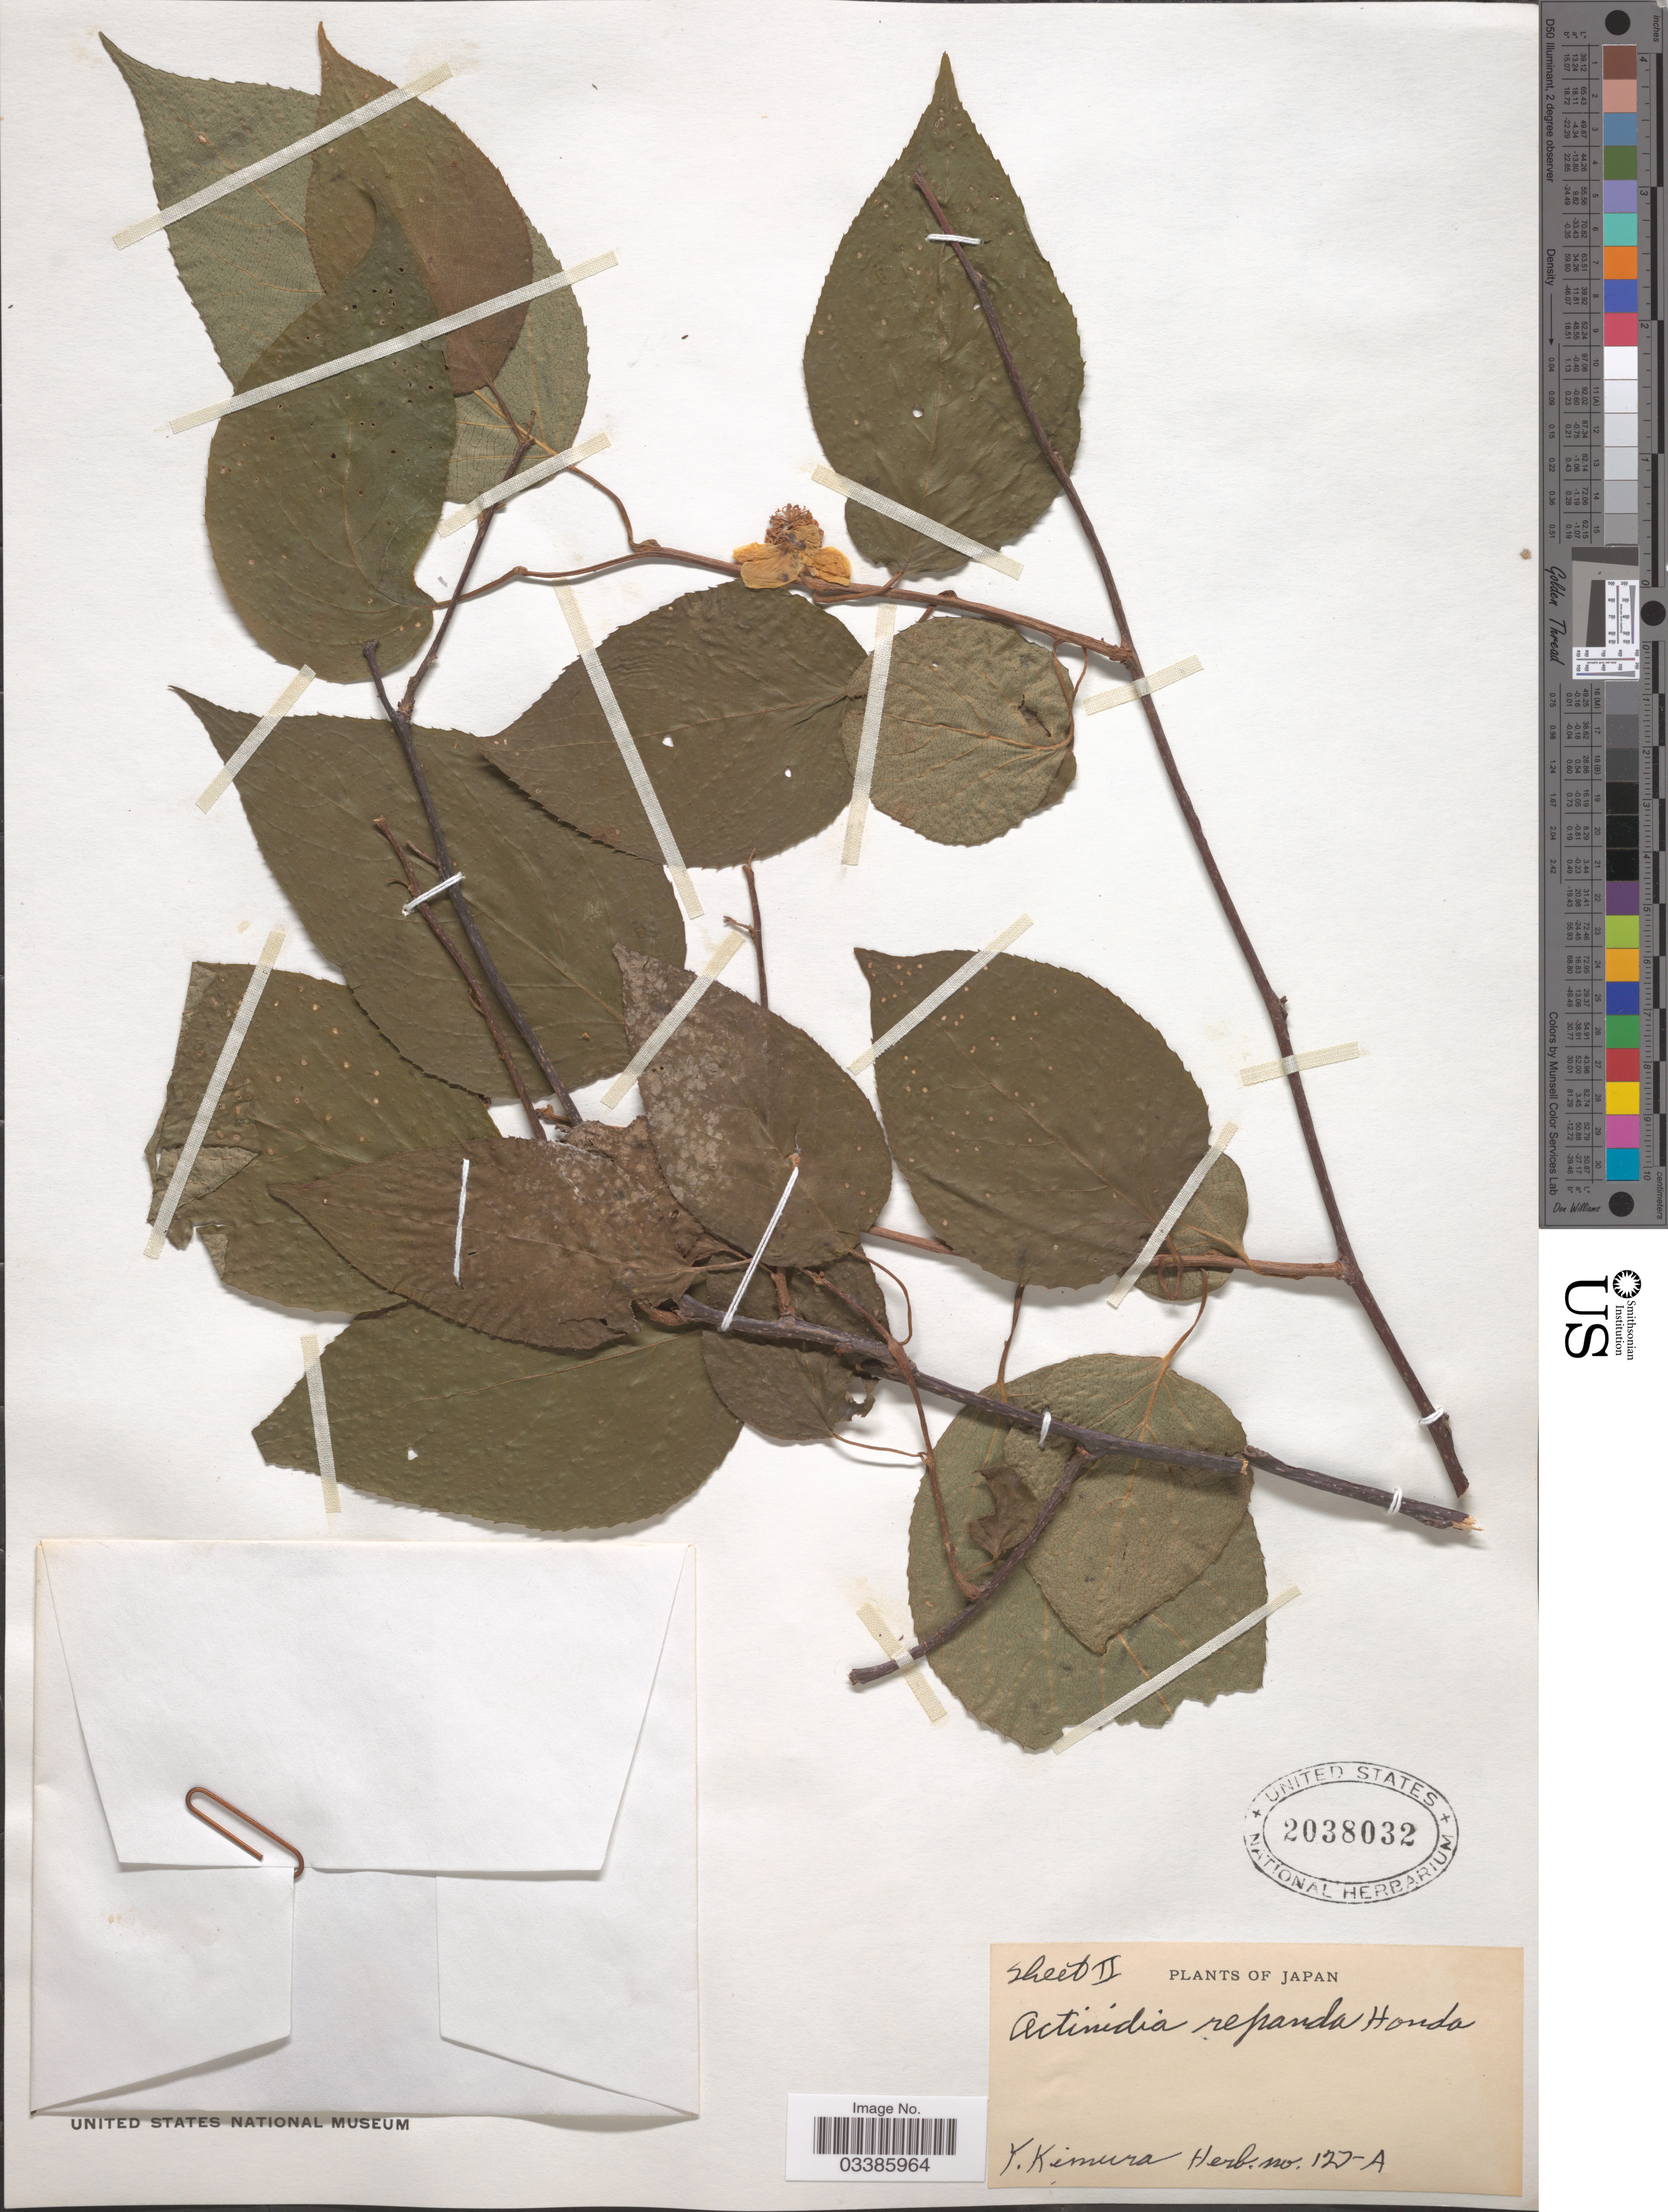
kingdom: Plantae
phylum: Tracheophyta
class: Magnoliopsida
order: Ericales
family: Actinidiaceae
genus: Actinidia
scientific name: Actinidia repanda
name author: Honda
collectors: Y. Kimura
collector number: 127-A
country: Japan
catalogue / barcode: US 2038032